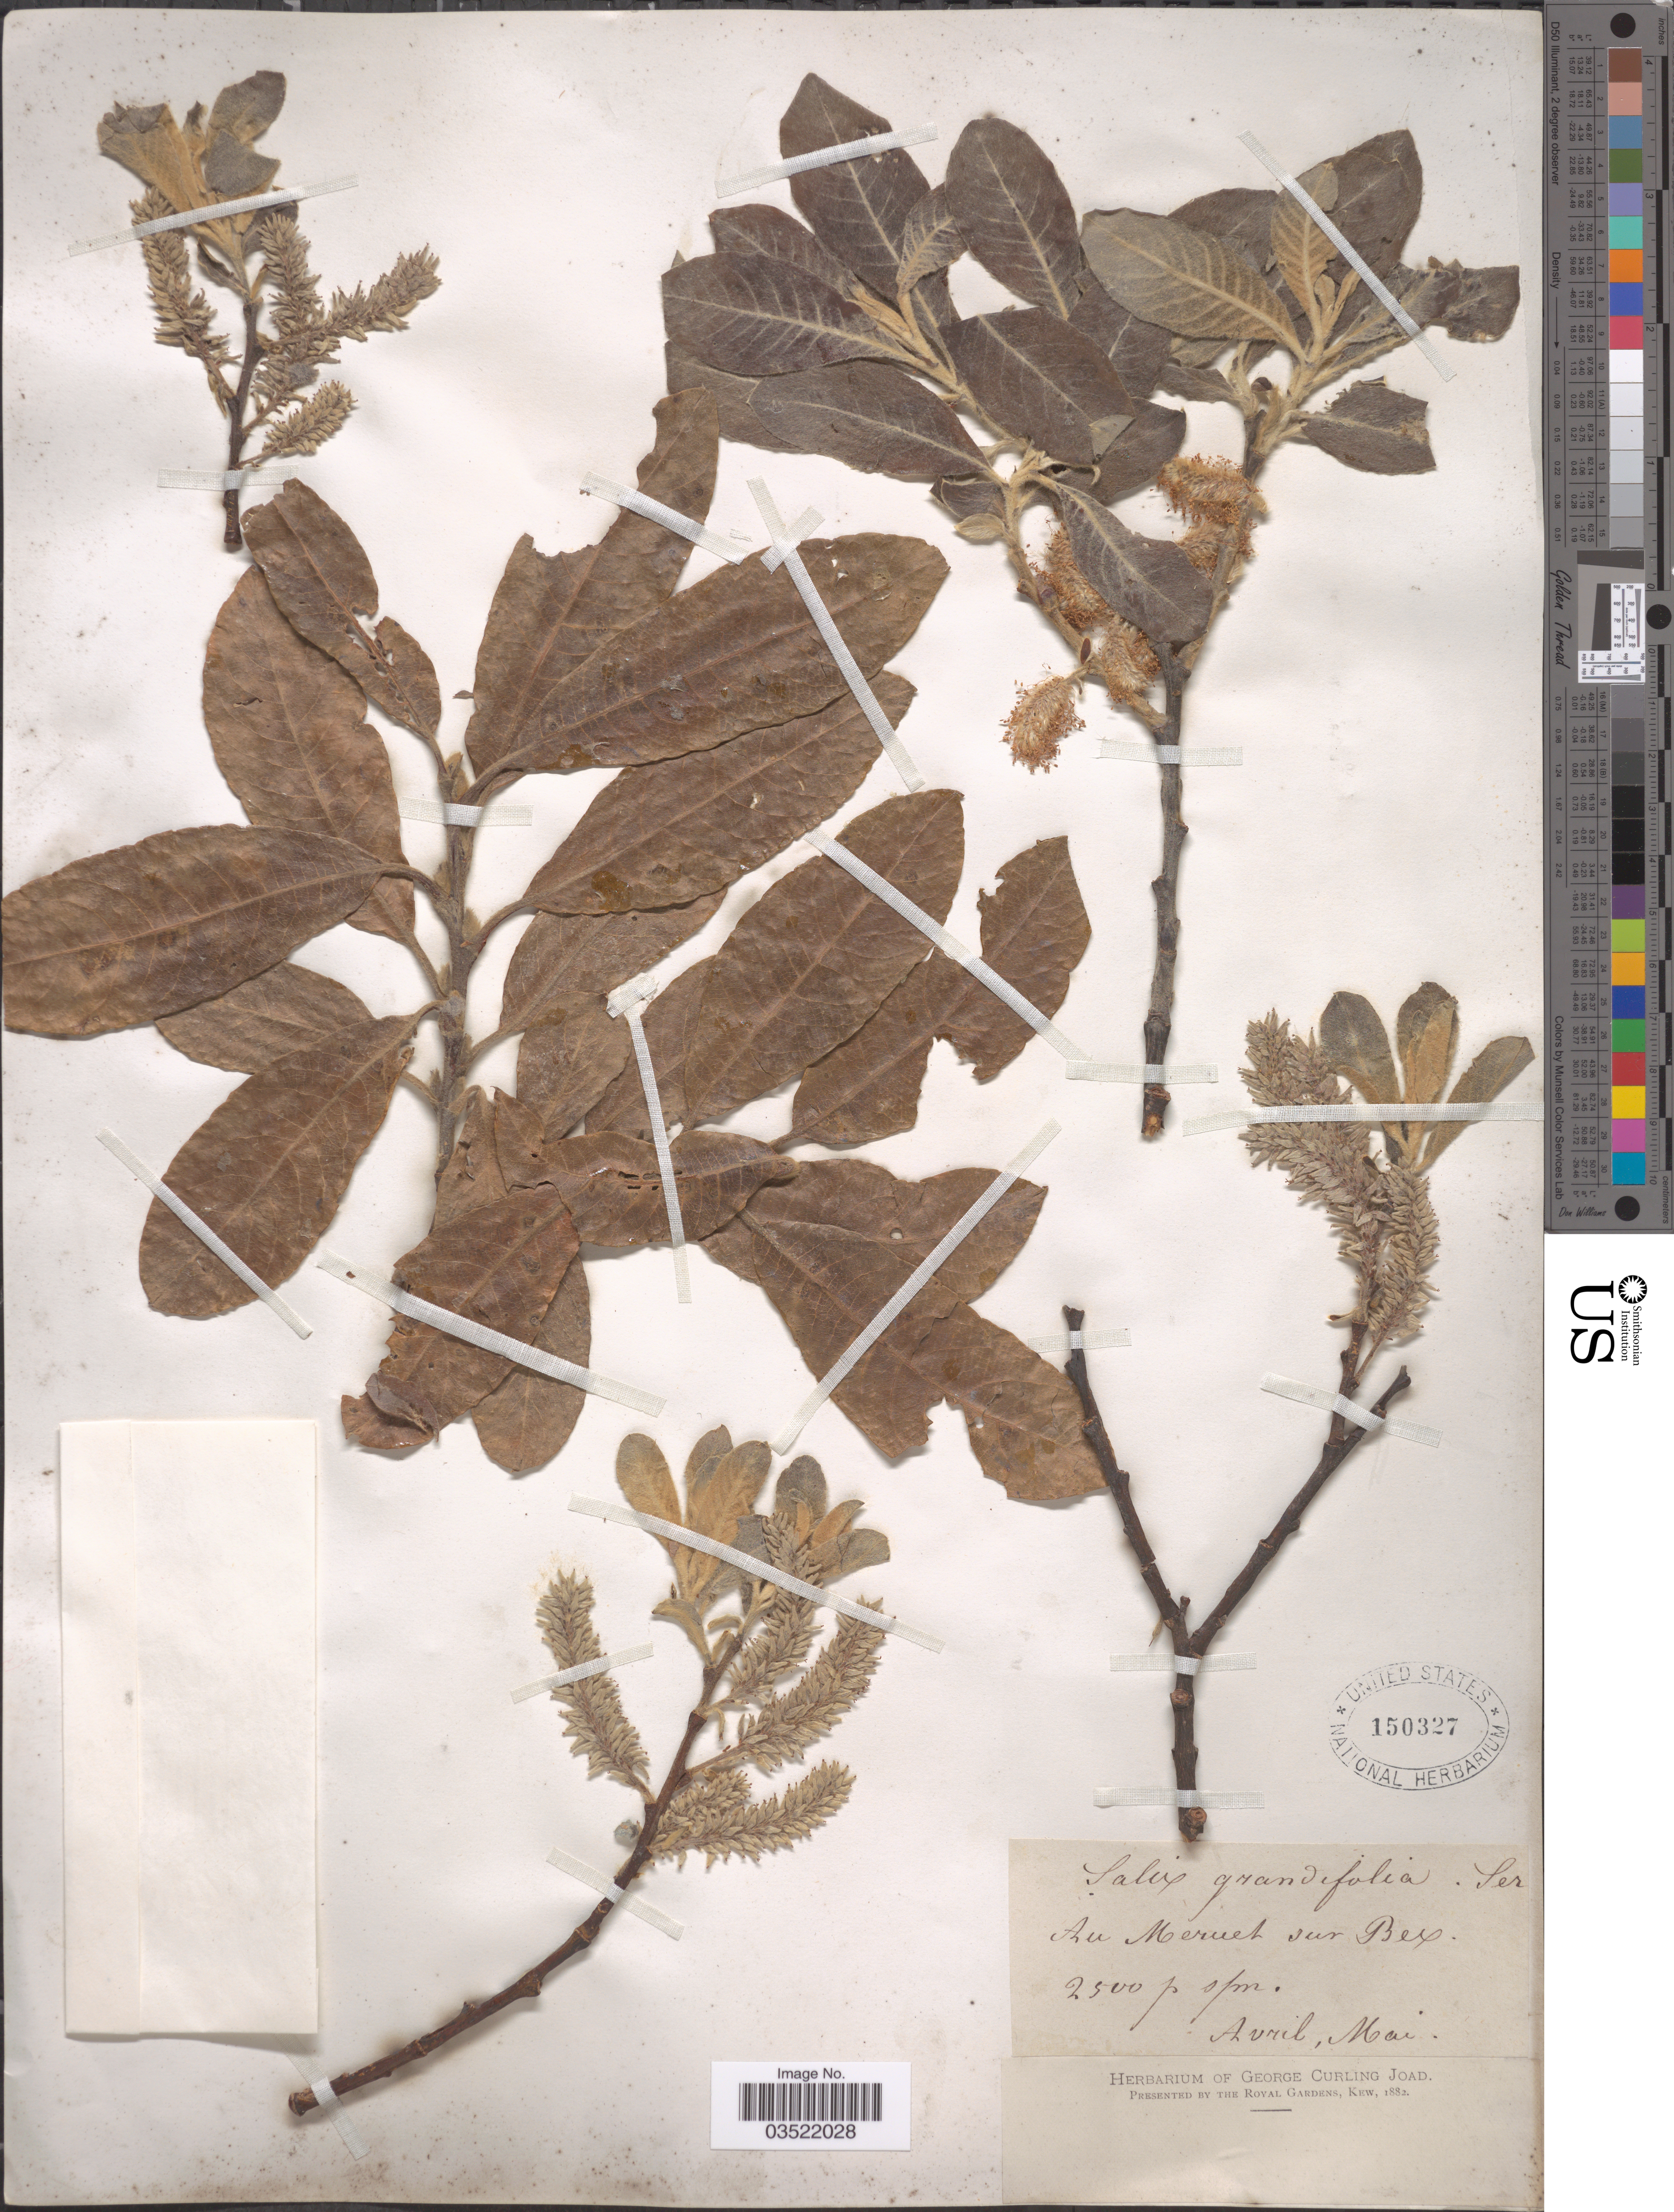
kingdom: Plantae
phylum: Tracheophyta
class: Magnoliopsida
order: Malpighiales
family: Salicaceae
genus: Salix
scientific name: Salix grandifolia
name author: Ser.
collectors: ex herb. George Curling Joad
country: Switzerland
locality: Au Meruet sur Bex.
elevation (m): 762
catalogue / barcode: US 150327